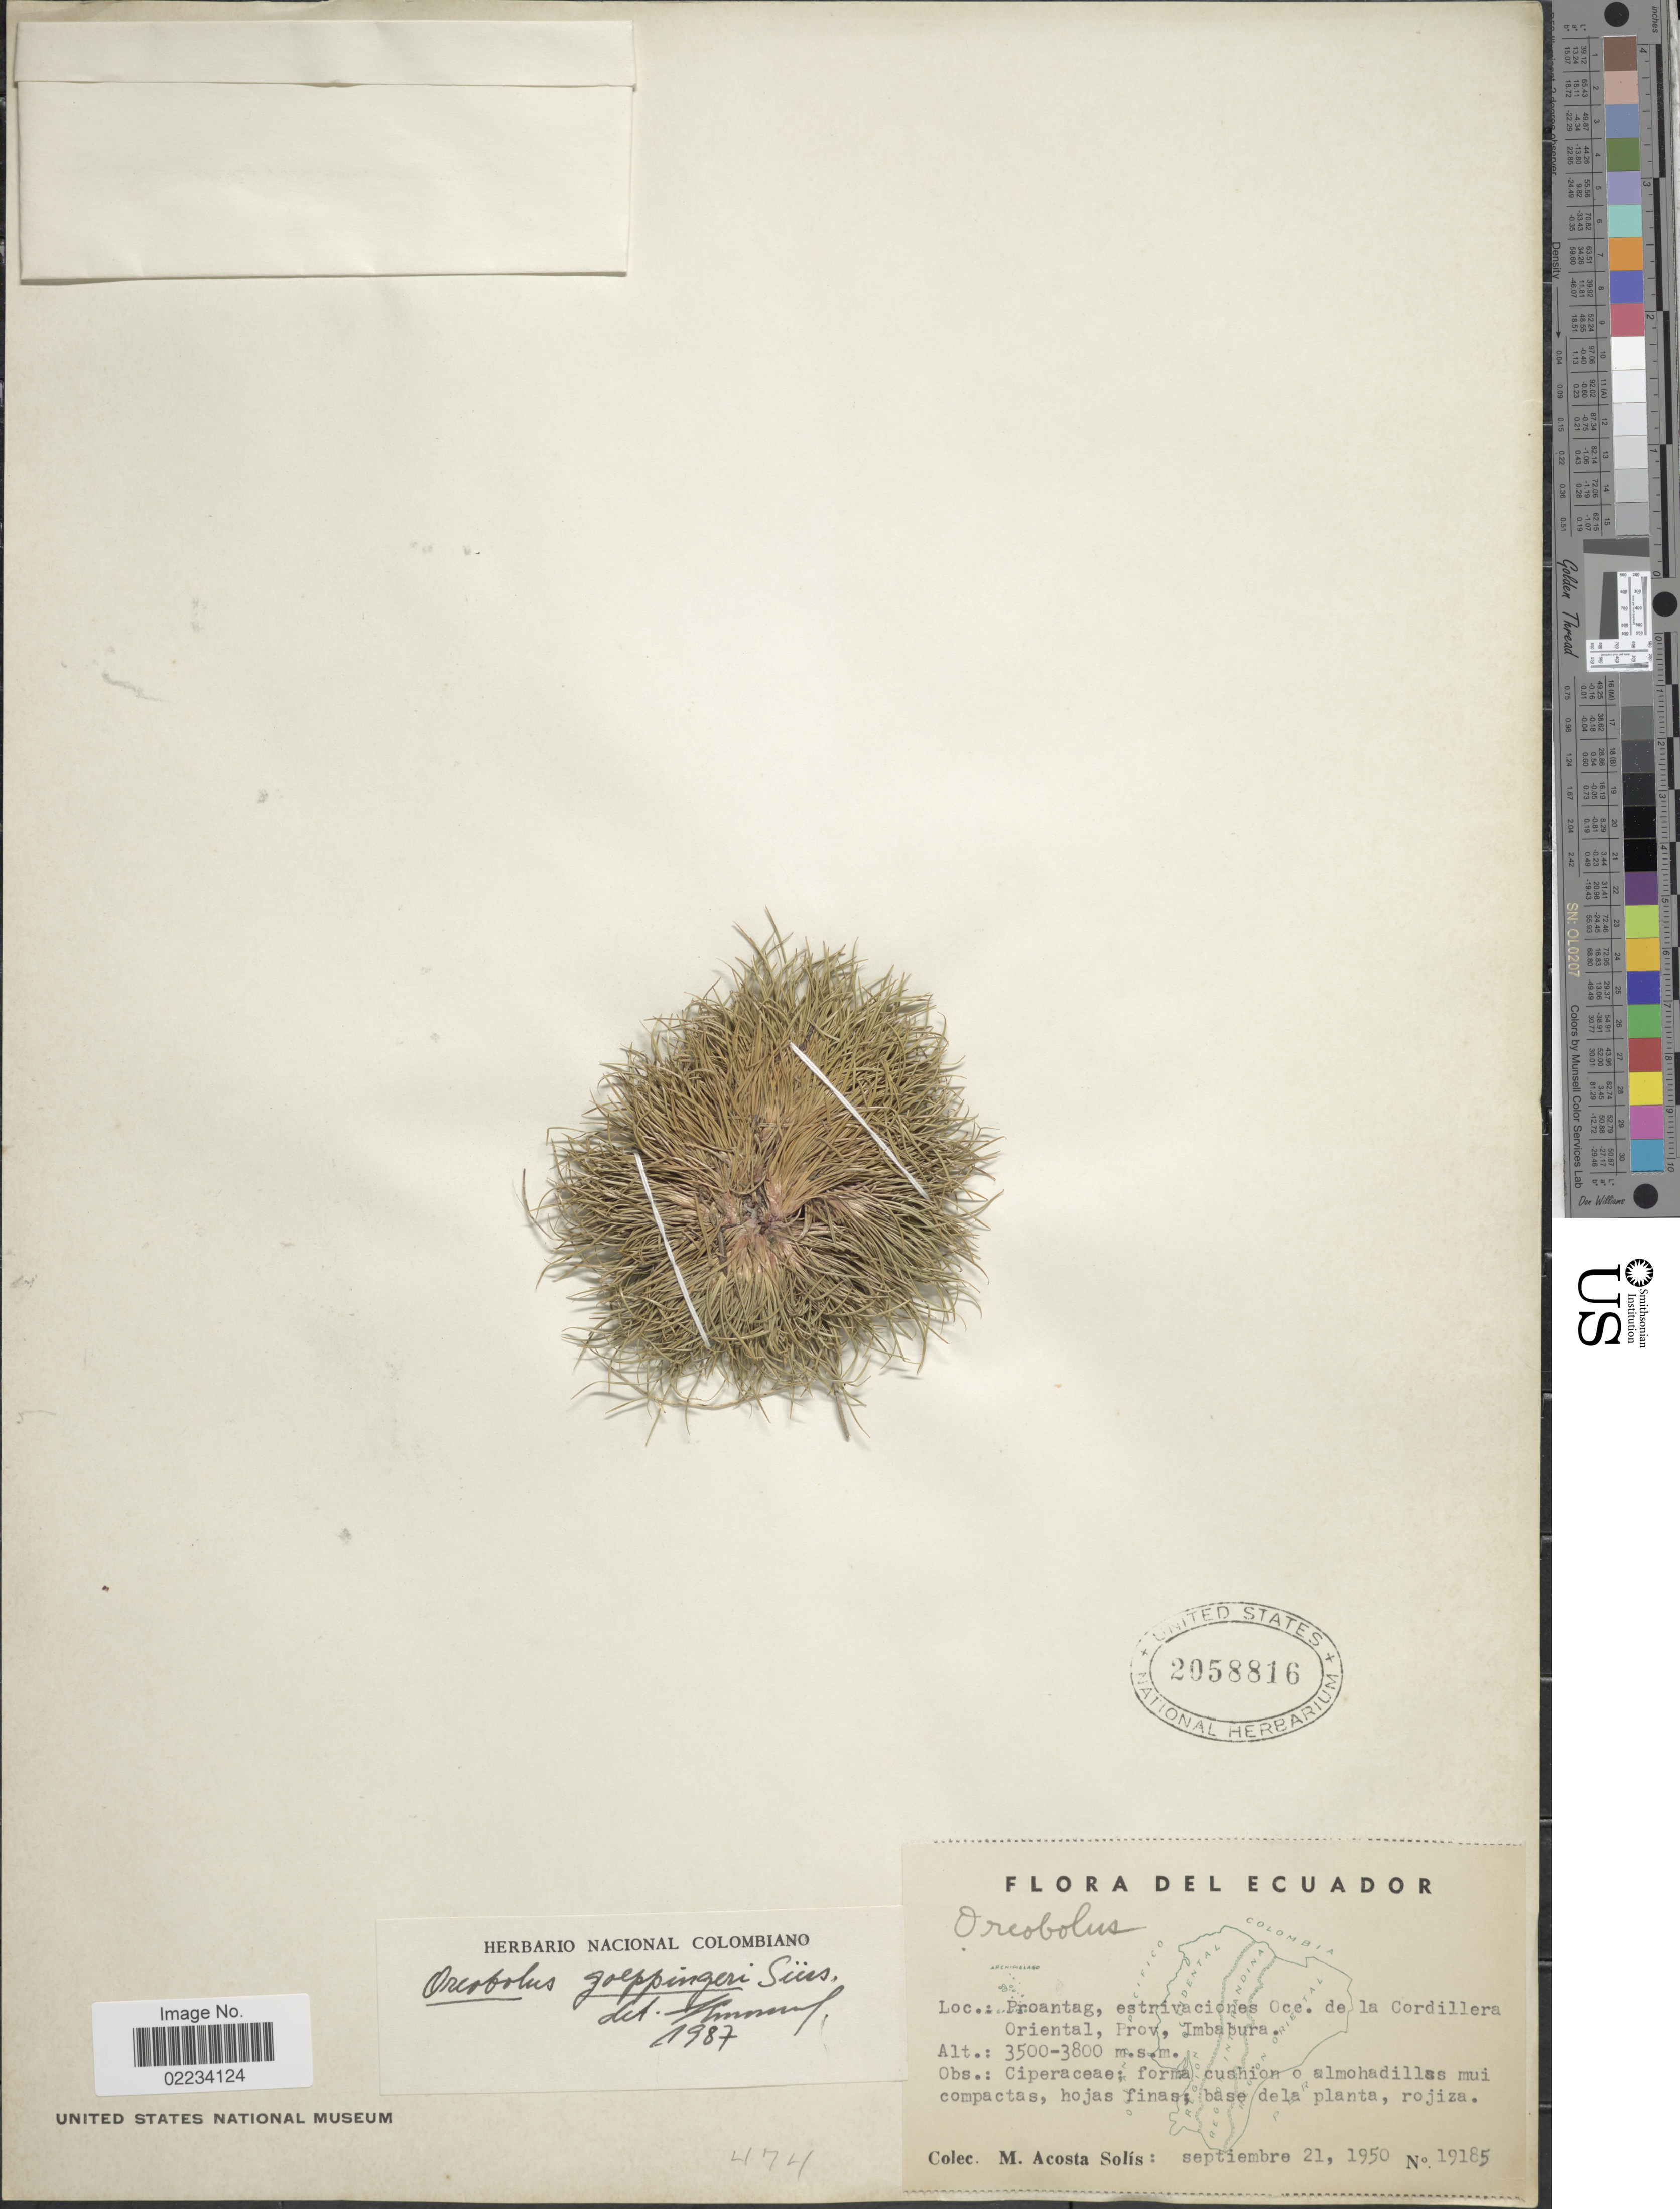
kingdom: Plantae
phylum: Tracheophyta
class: Liliopsida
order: Poales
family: Cyperaceae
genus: Oreobolus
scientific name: Oreobolus goeppingeri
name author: Suess.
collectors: M. Acosta Solis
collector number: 19185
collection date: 1950-09-21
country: Ecuador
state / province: Imbabura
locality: Proantag, estrivaciones Oce. de la Cordillera Oriental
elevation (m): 3500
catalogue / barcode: US 2058816